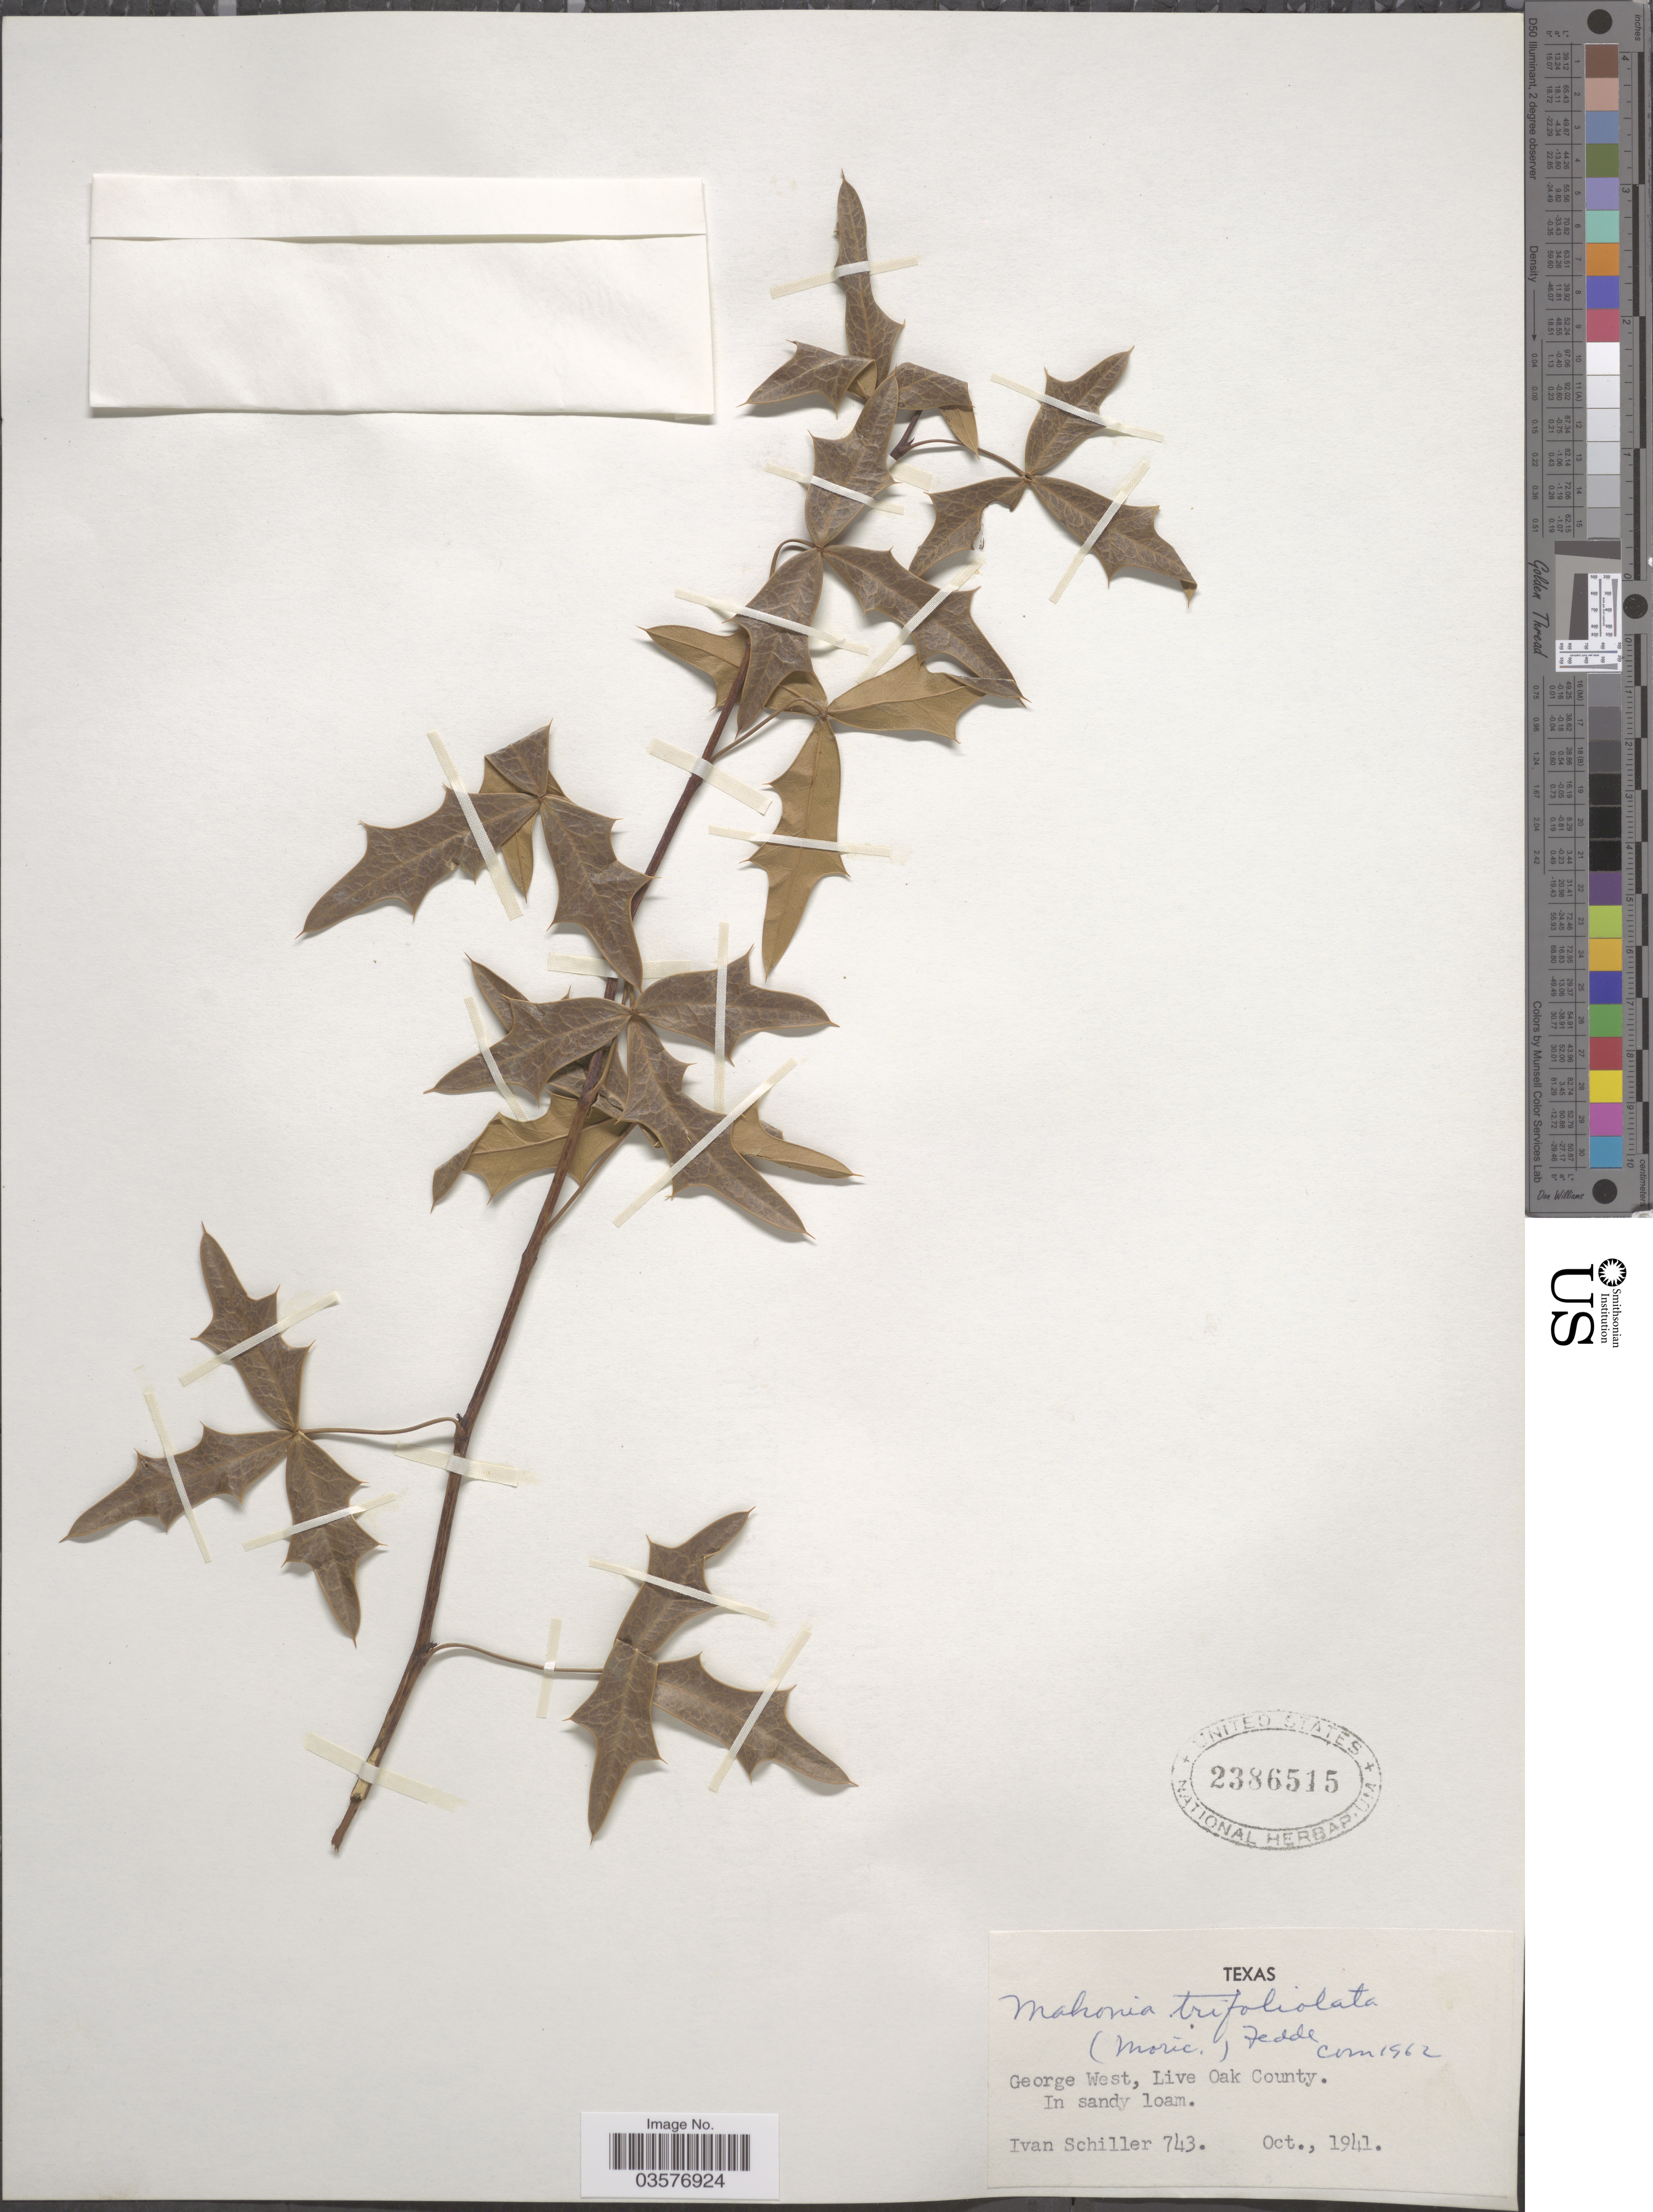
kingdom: Plantae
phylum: Tracheophyta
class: Magnoliopsida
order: Ranunculales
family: Berberidaceae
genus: Mahonia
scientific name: Mahonia trifoliolata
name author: (Monic.) Fedde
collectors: I. Schiller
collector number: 743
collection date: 1941-10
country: United States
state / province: Texas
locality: George West, Live Oak County.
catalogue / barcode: US 2386515